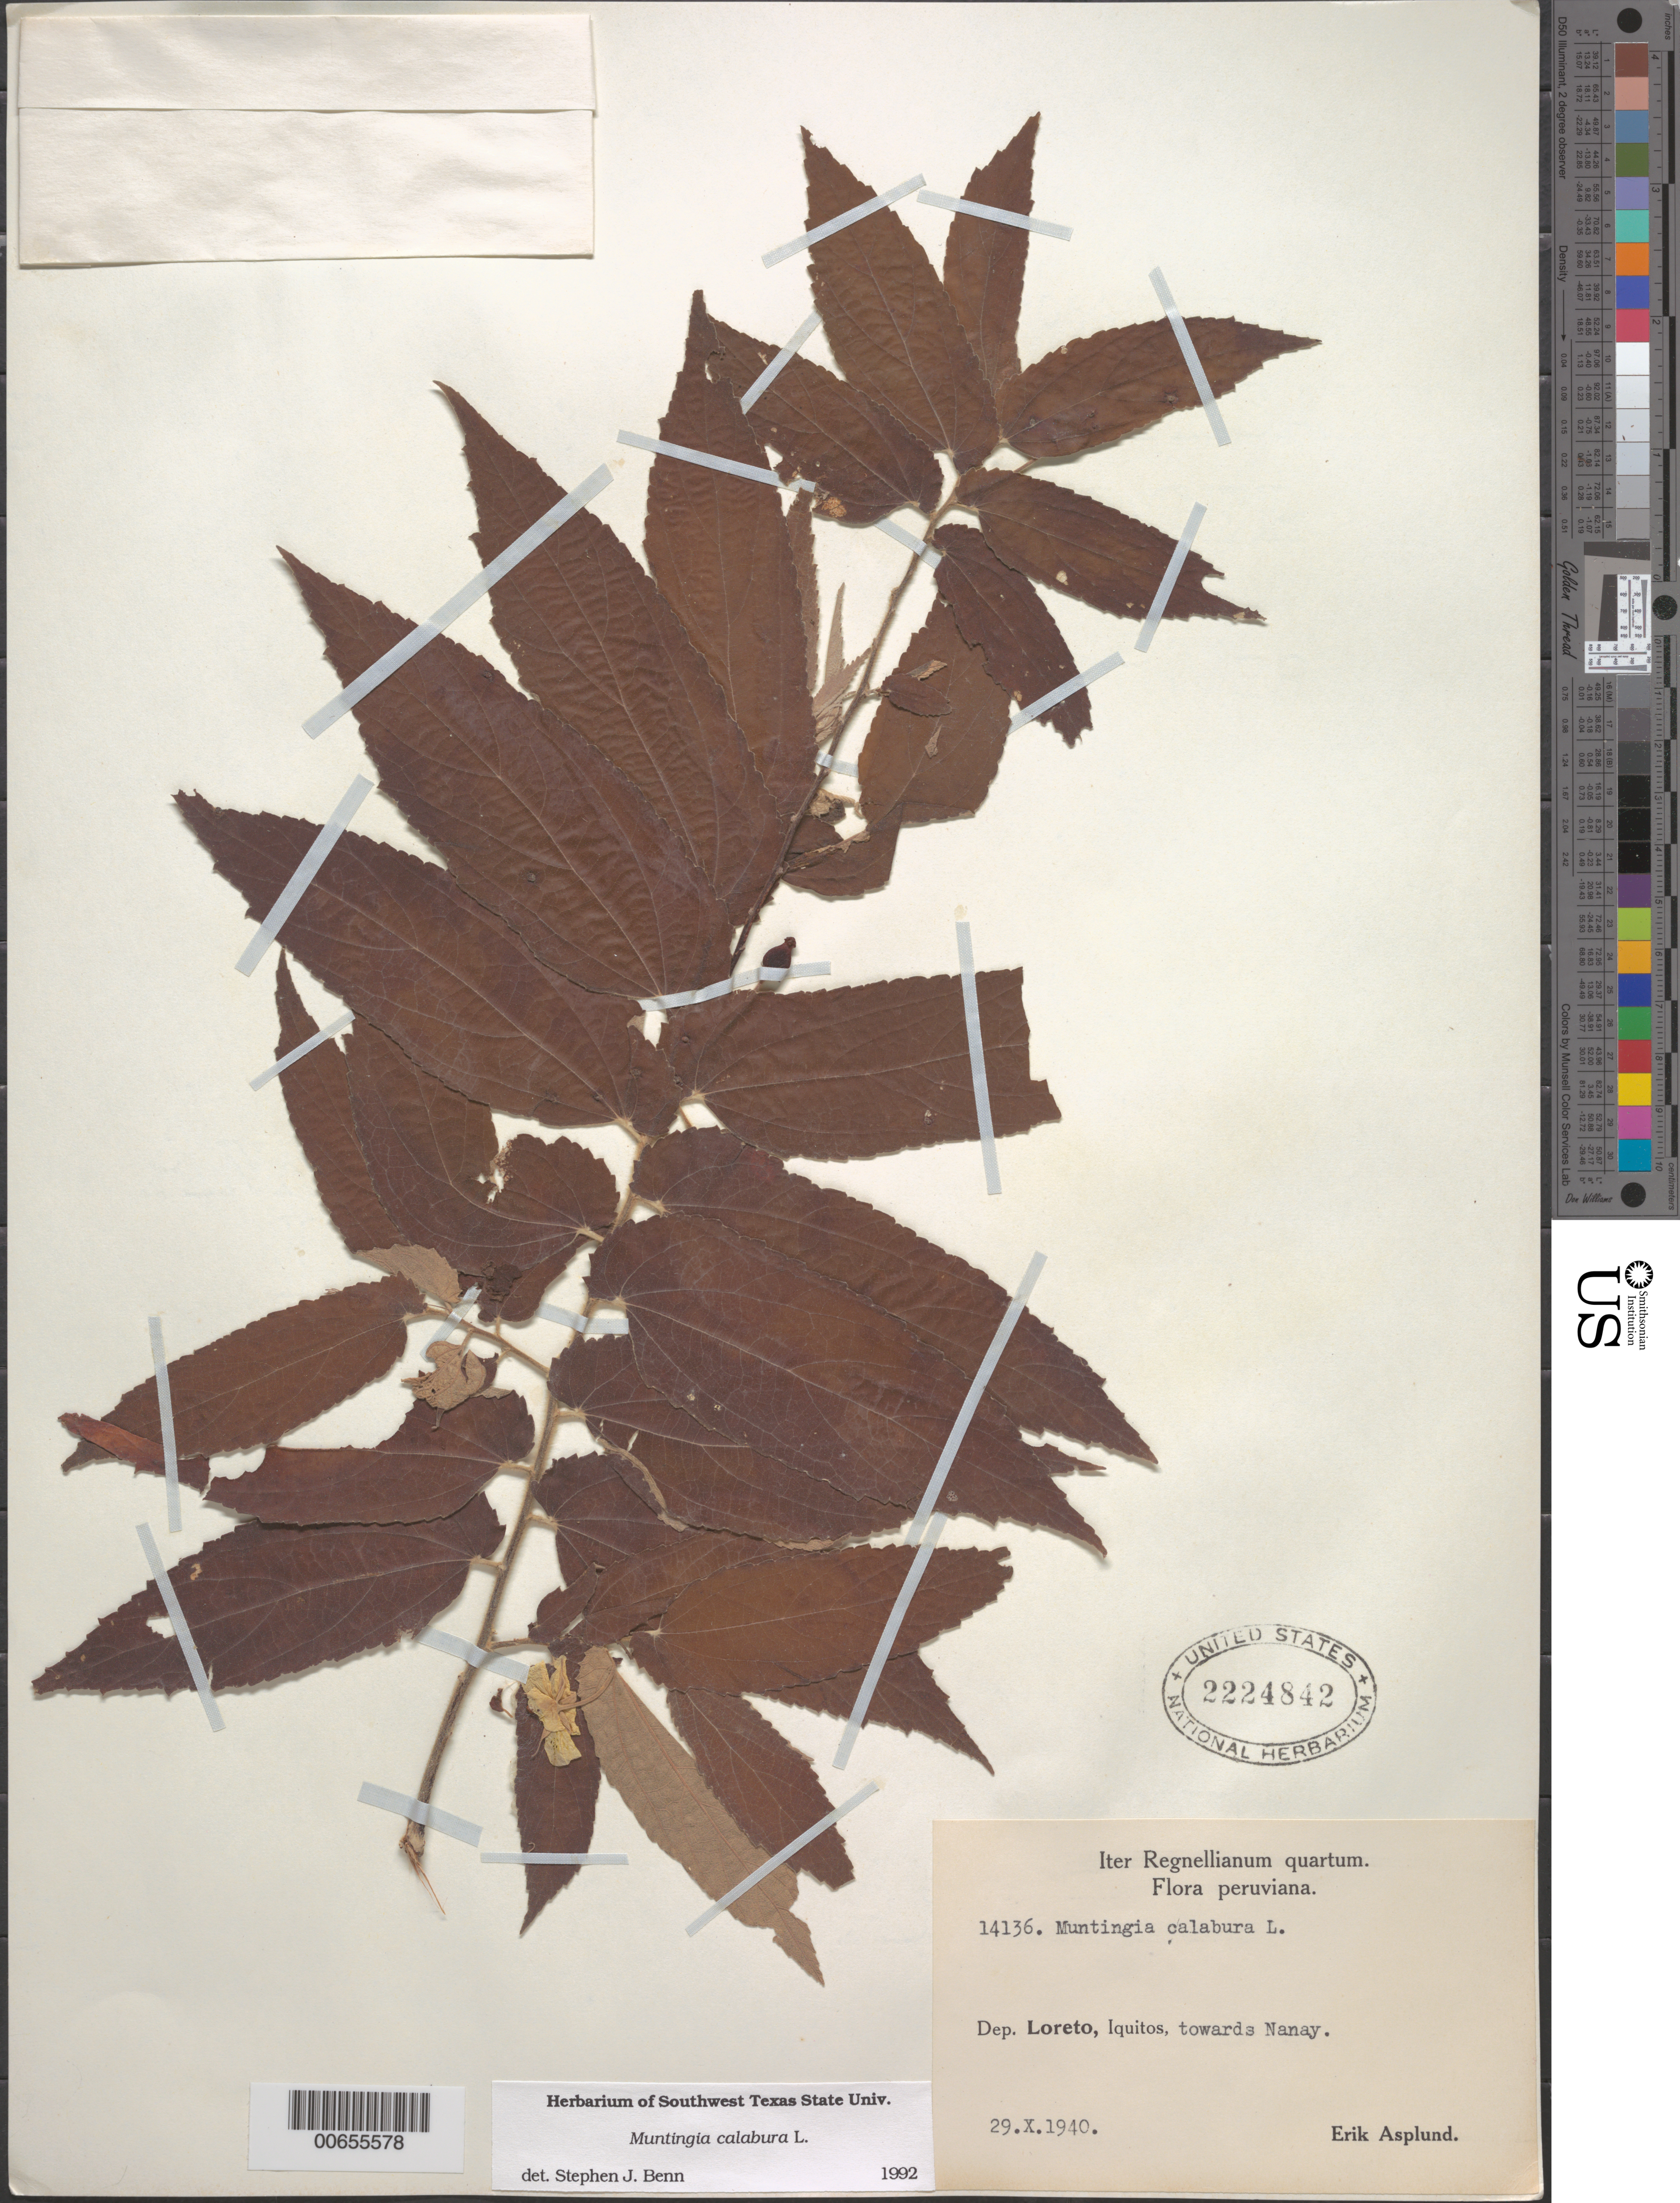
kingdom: Plantae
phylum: Tracheophyta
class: Magnoliopsida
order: Malvales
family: Muntingiaceae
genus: Muntingia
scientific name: Muntingia calabura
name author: L.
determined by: Benn, S. J.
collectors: E. Asplund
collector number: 14136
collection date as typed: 29 Oct 1940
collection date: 1940-10-29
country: Peru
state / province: Loreto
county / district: Loreto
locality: Iquitos, toward Nanay.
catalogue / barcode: US 2224842